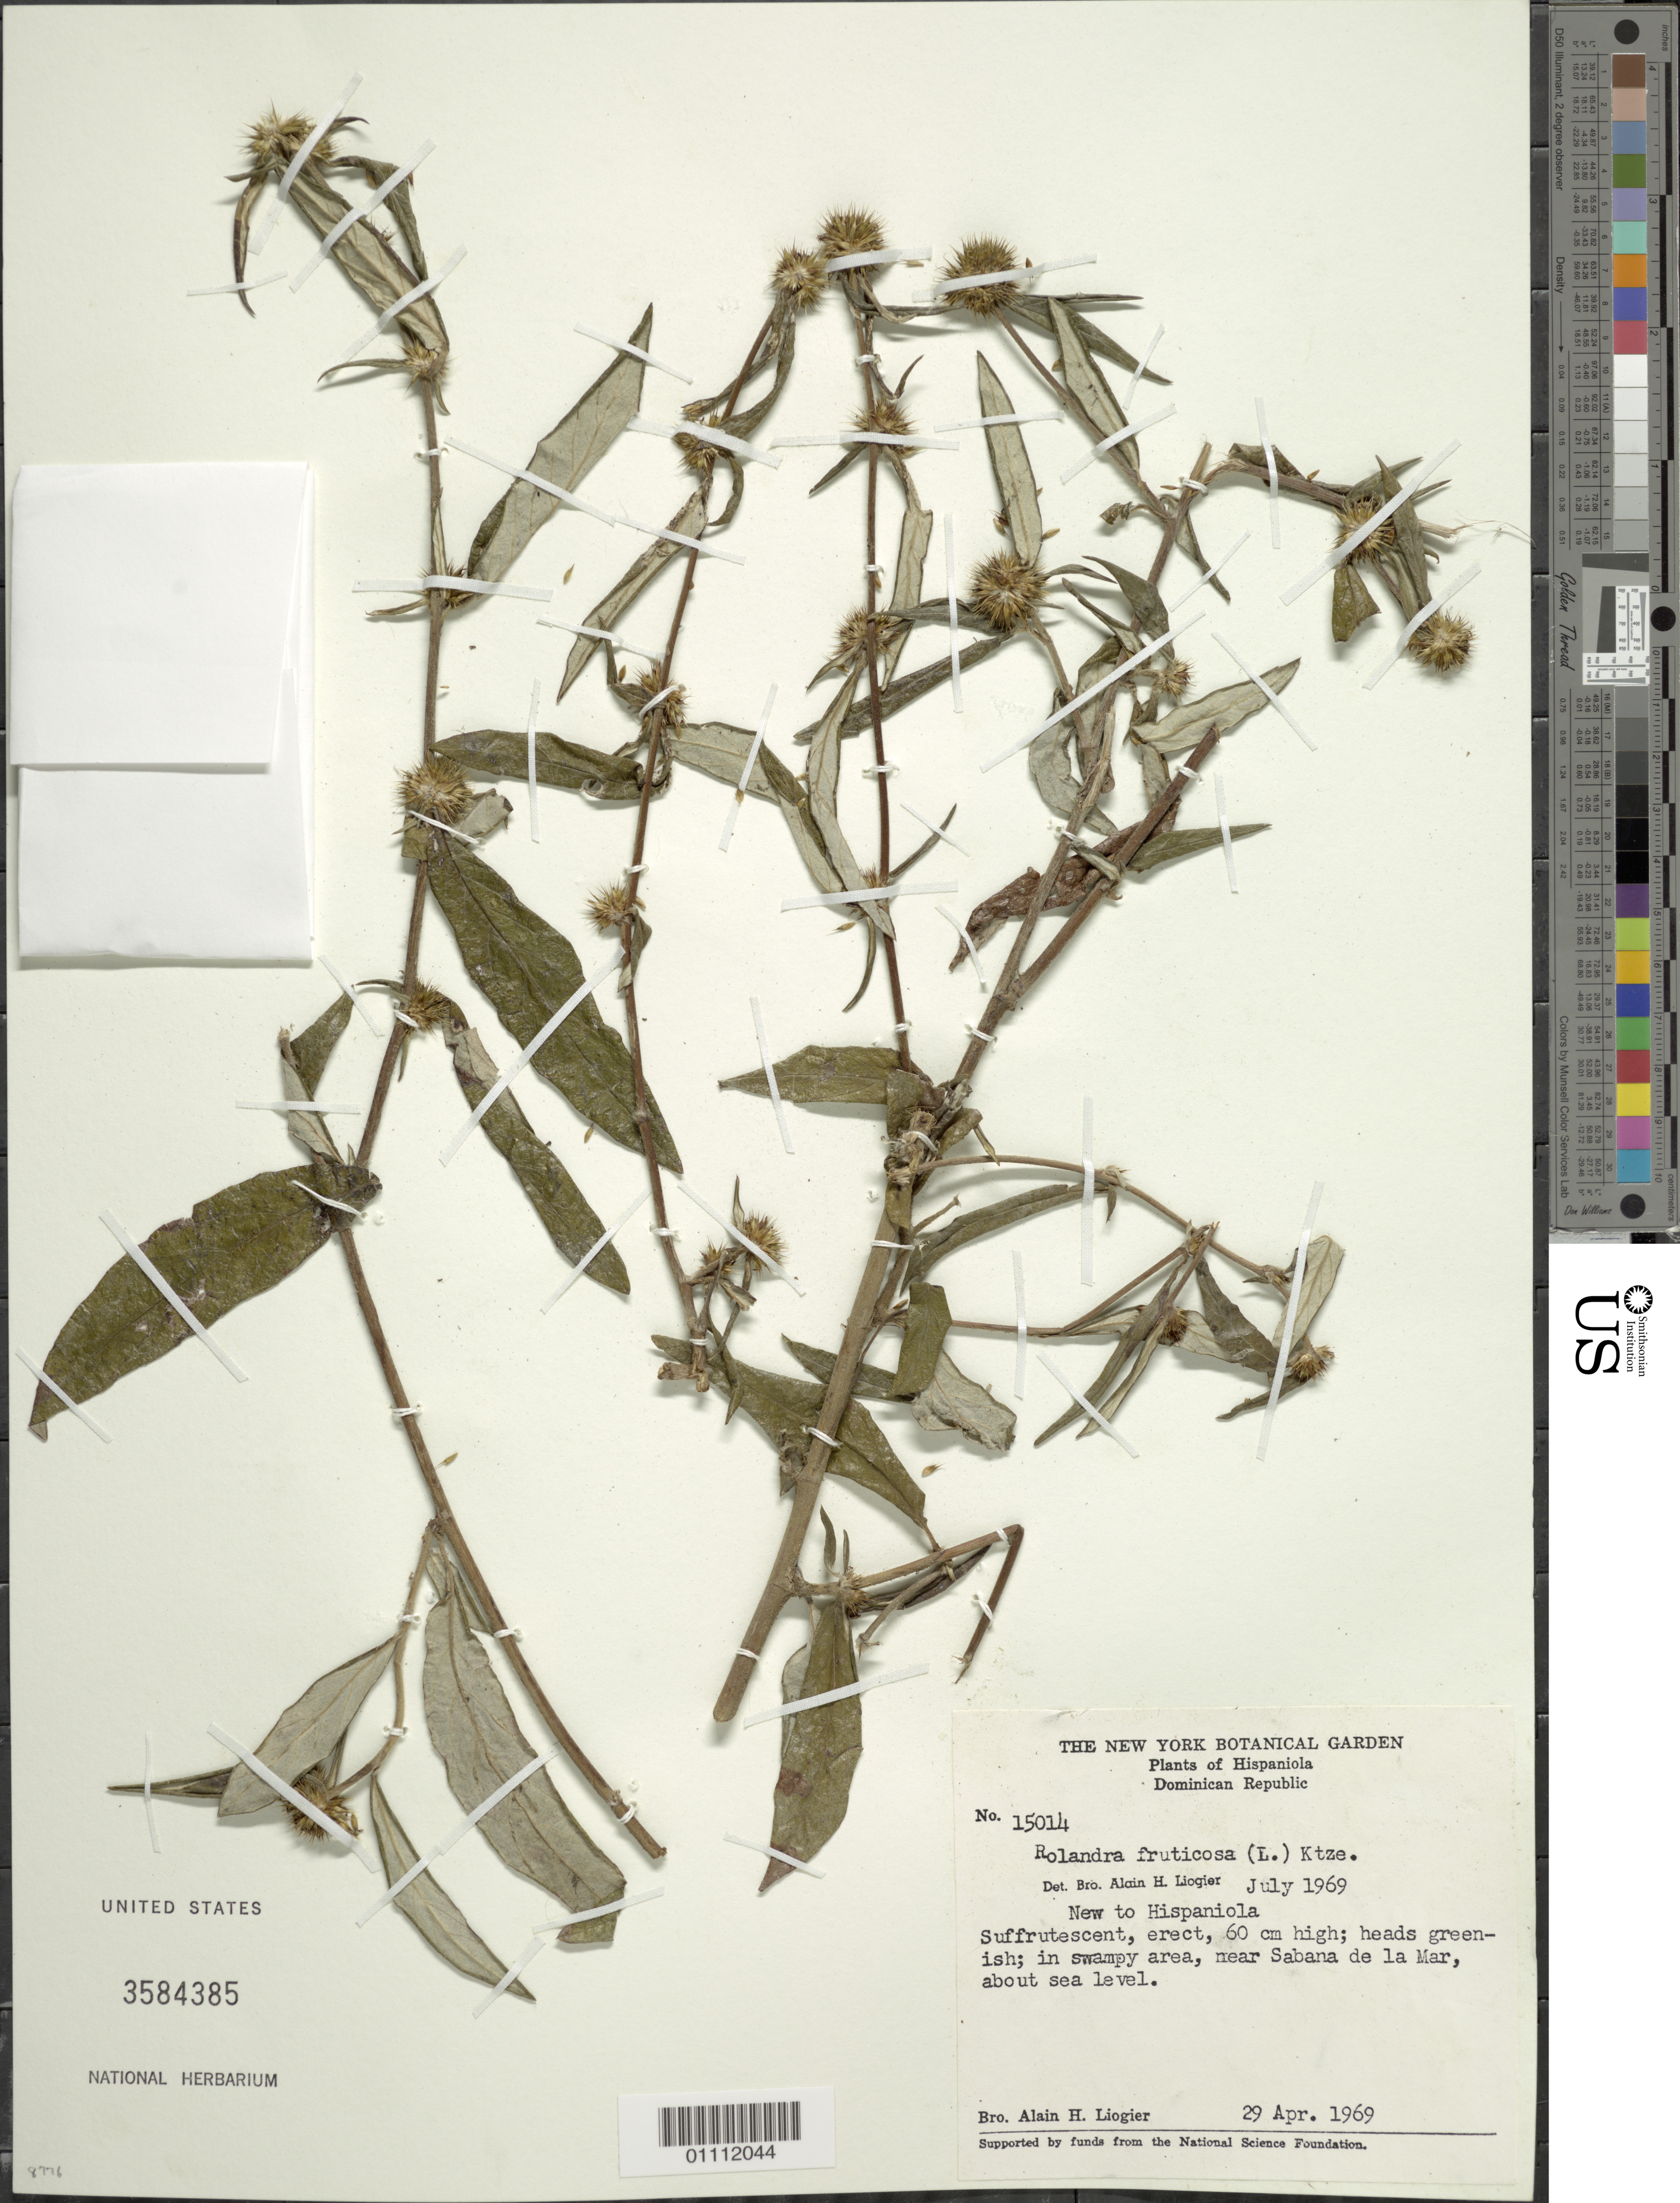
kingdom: Plantae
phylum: Tracheophyta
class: Magnoliopsida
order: Asterales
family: Asteraceae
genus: Rolandra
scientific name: Rolandra fruticosa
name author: (L.) Kuntze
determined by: Liogier, Alain H.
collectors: A. H. Liogier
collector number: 15014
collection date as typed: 29 Apr 1969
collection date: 1969-04-29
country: Dominican Republic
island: Hispaniola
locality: Sabana de la Mar, near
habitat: In swampy area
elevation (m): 0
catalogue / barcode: US 3584385